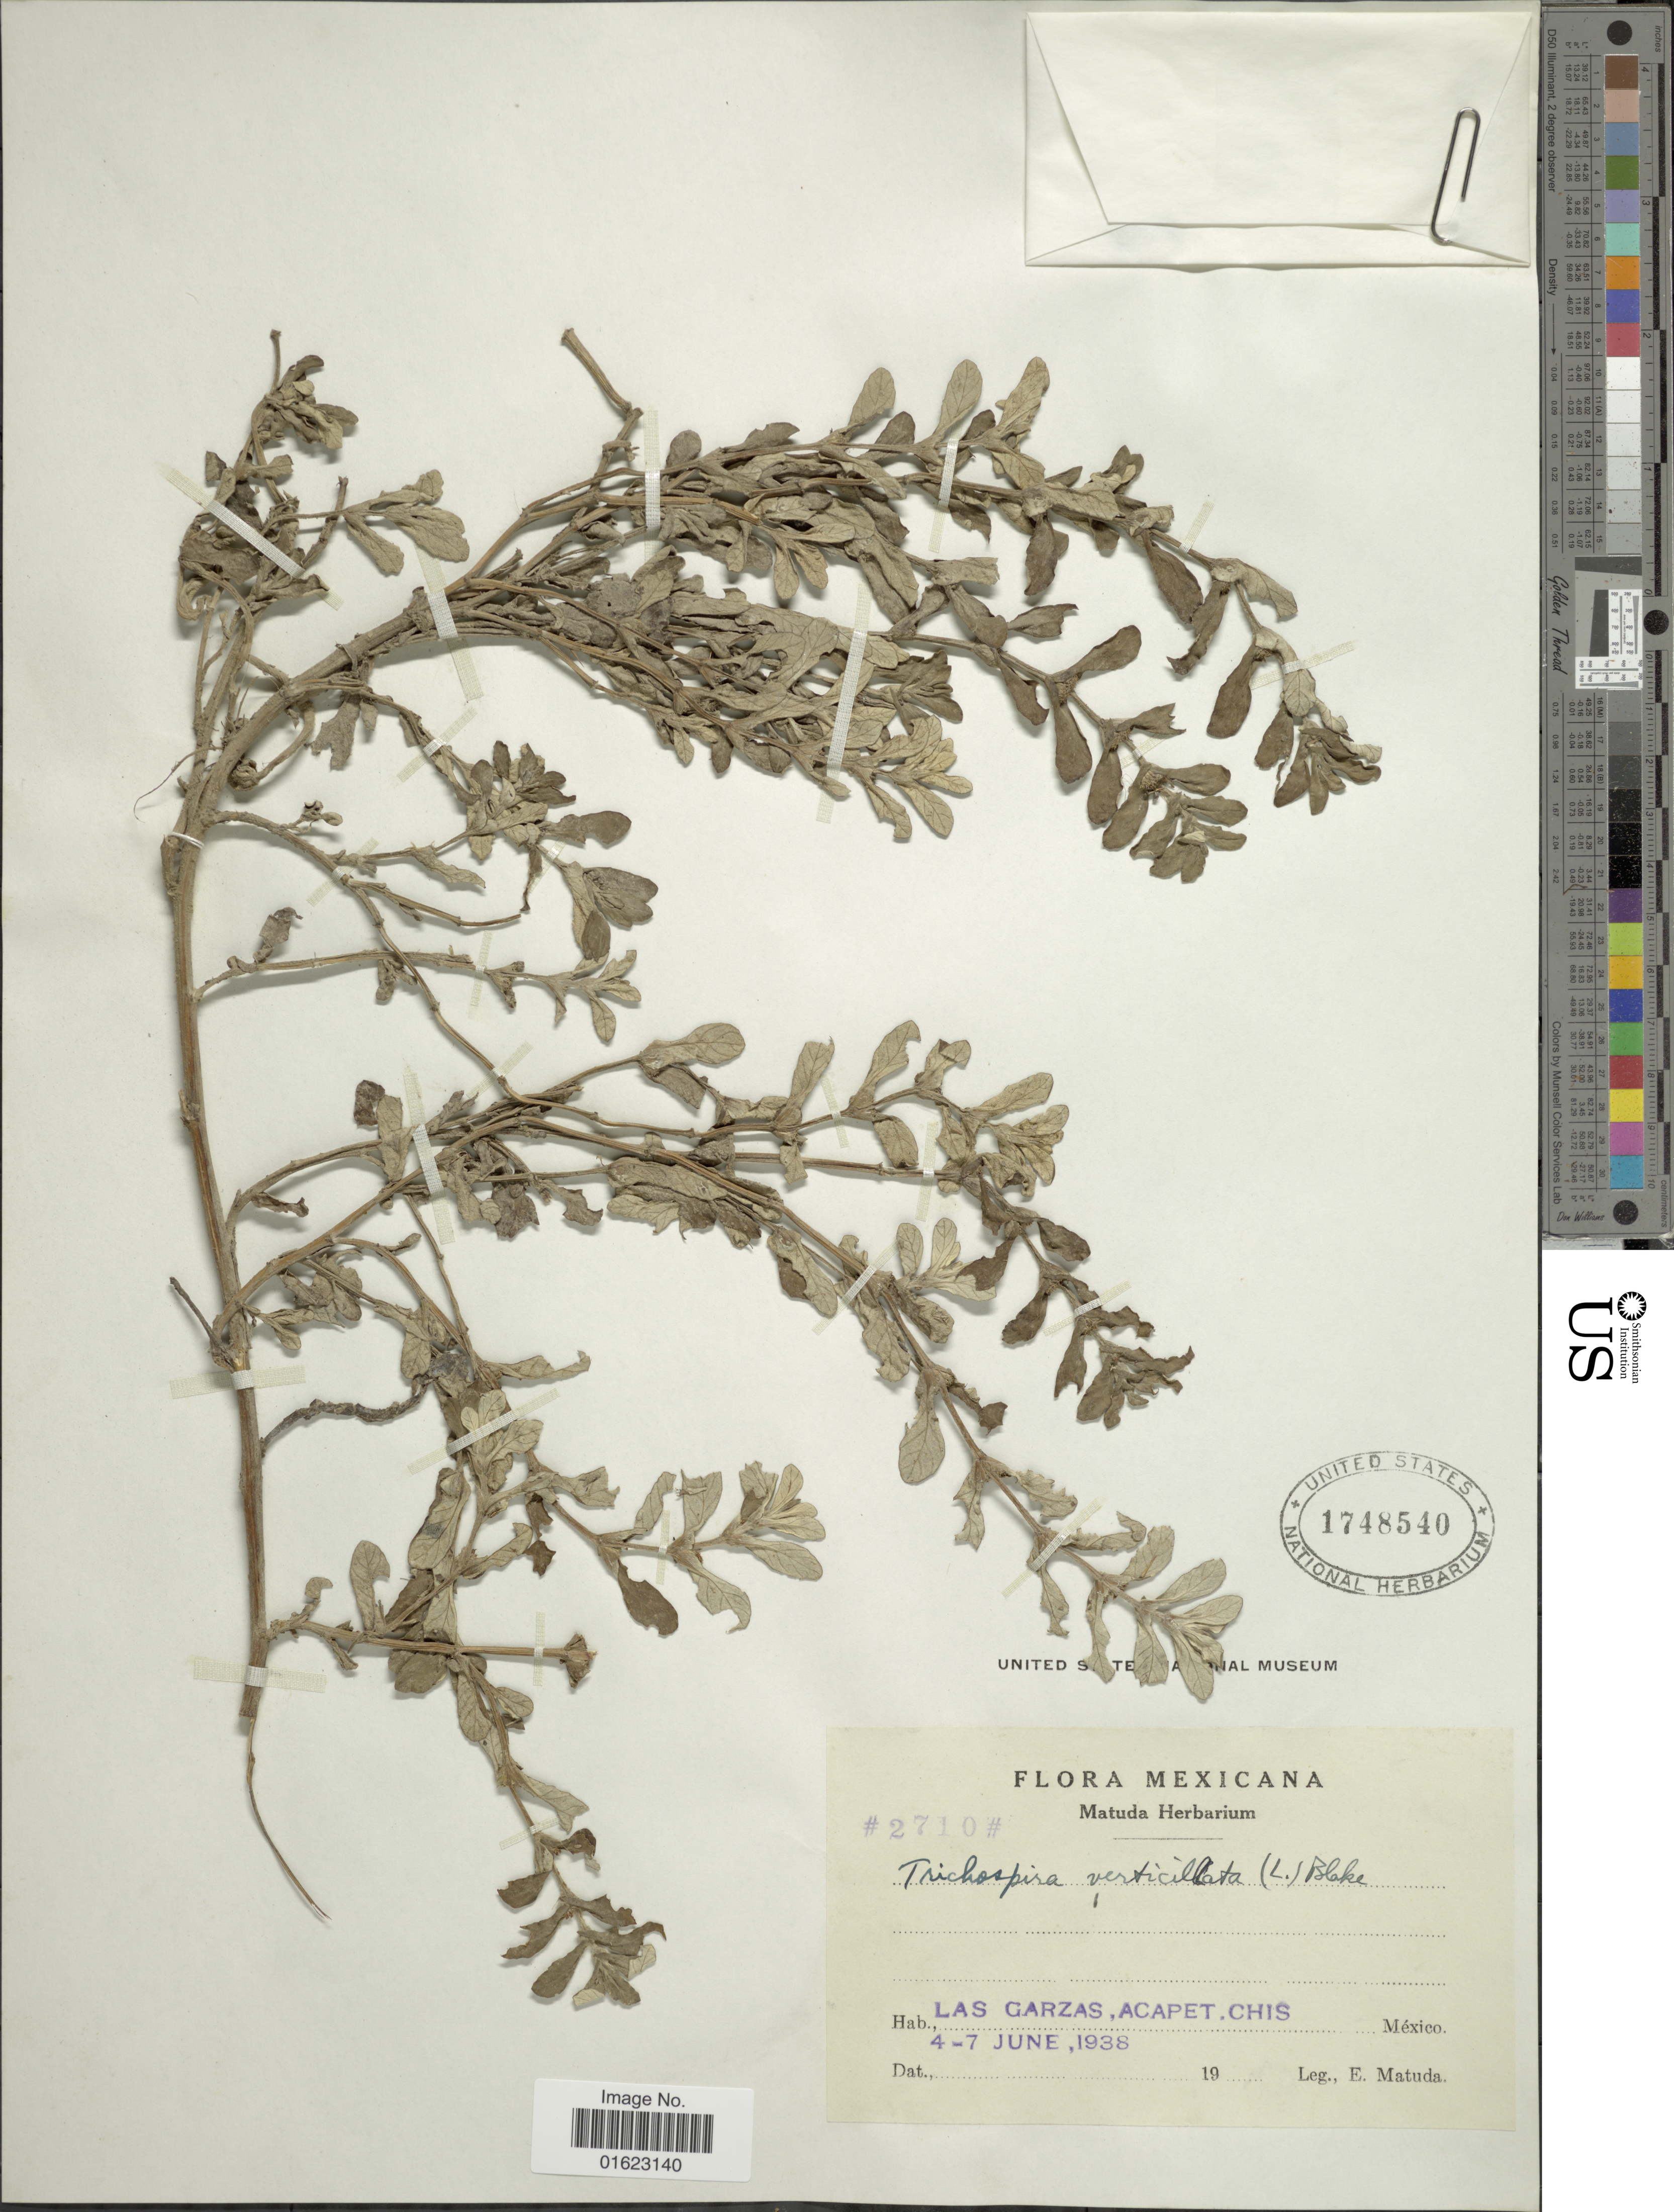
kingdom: Plantae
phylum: Tracheophyta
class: Magnoliopsida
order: Asterales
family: Asteraceae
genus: Trichospira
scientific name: Trichospira verticillata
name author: (L.) S.F. Blake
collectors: E. Matuda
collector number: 2710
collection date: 1938-06-04/1938-06-07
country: Mexico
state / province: Chiapas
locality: Mexicana. Las Grazas, Acapet, Chis, Mexico.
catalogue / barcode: US 1748540